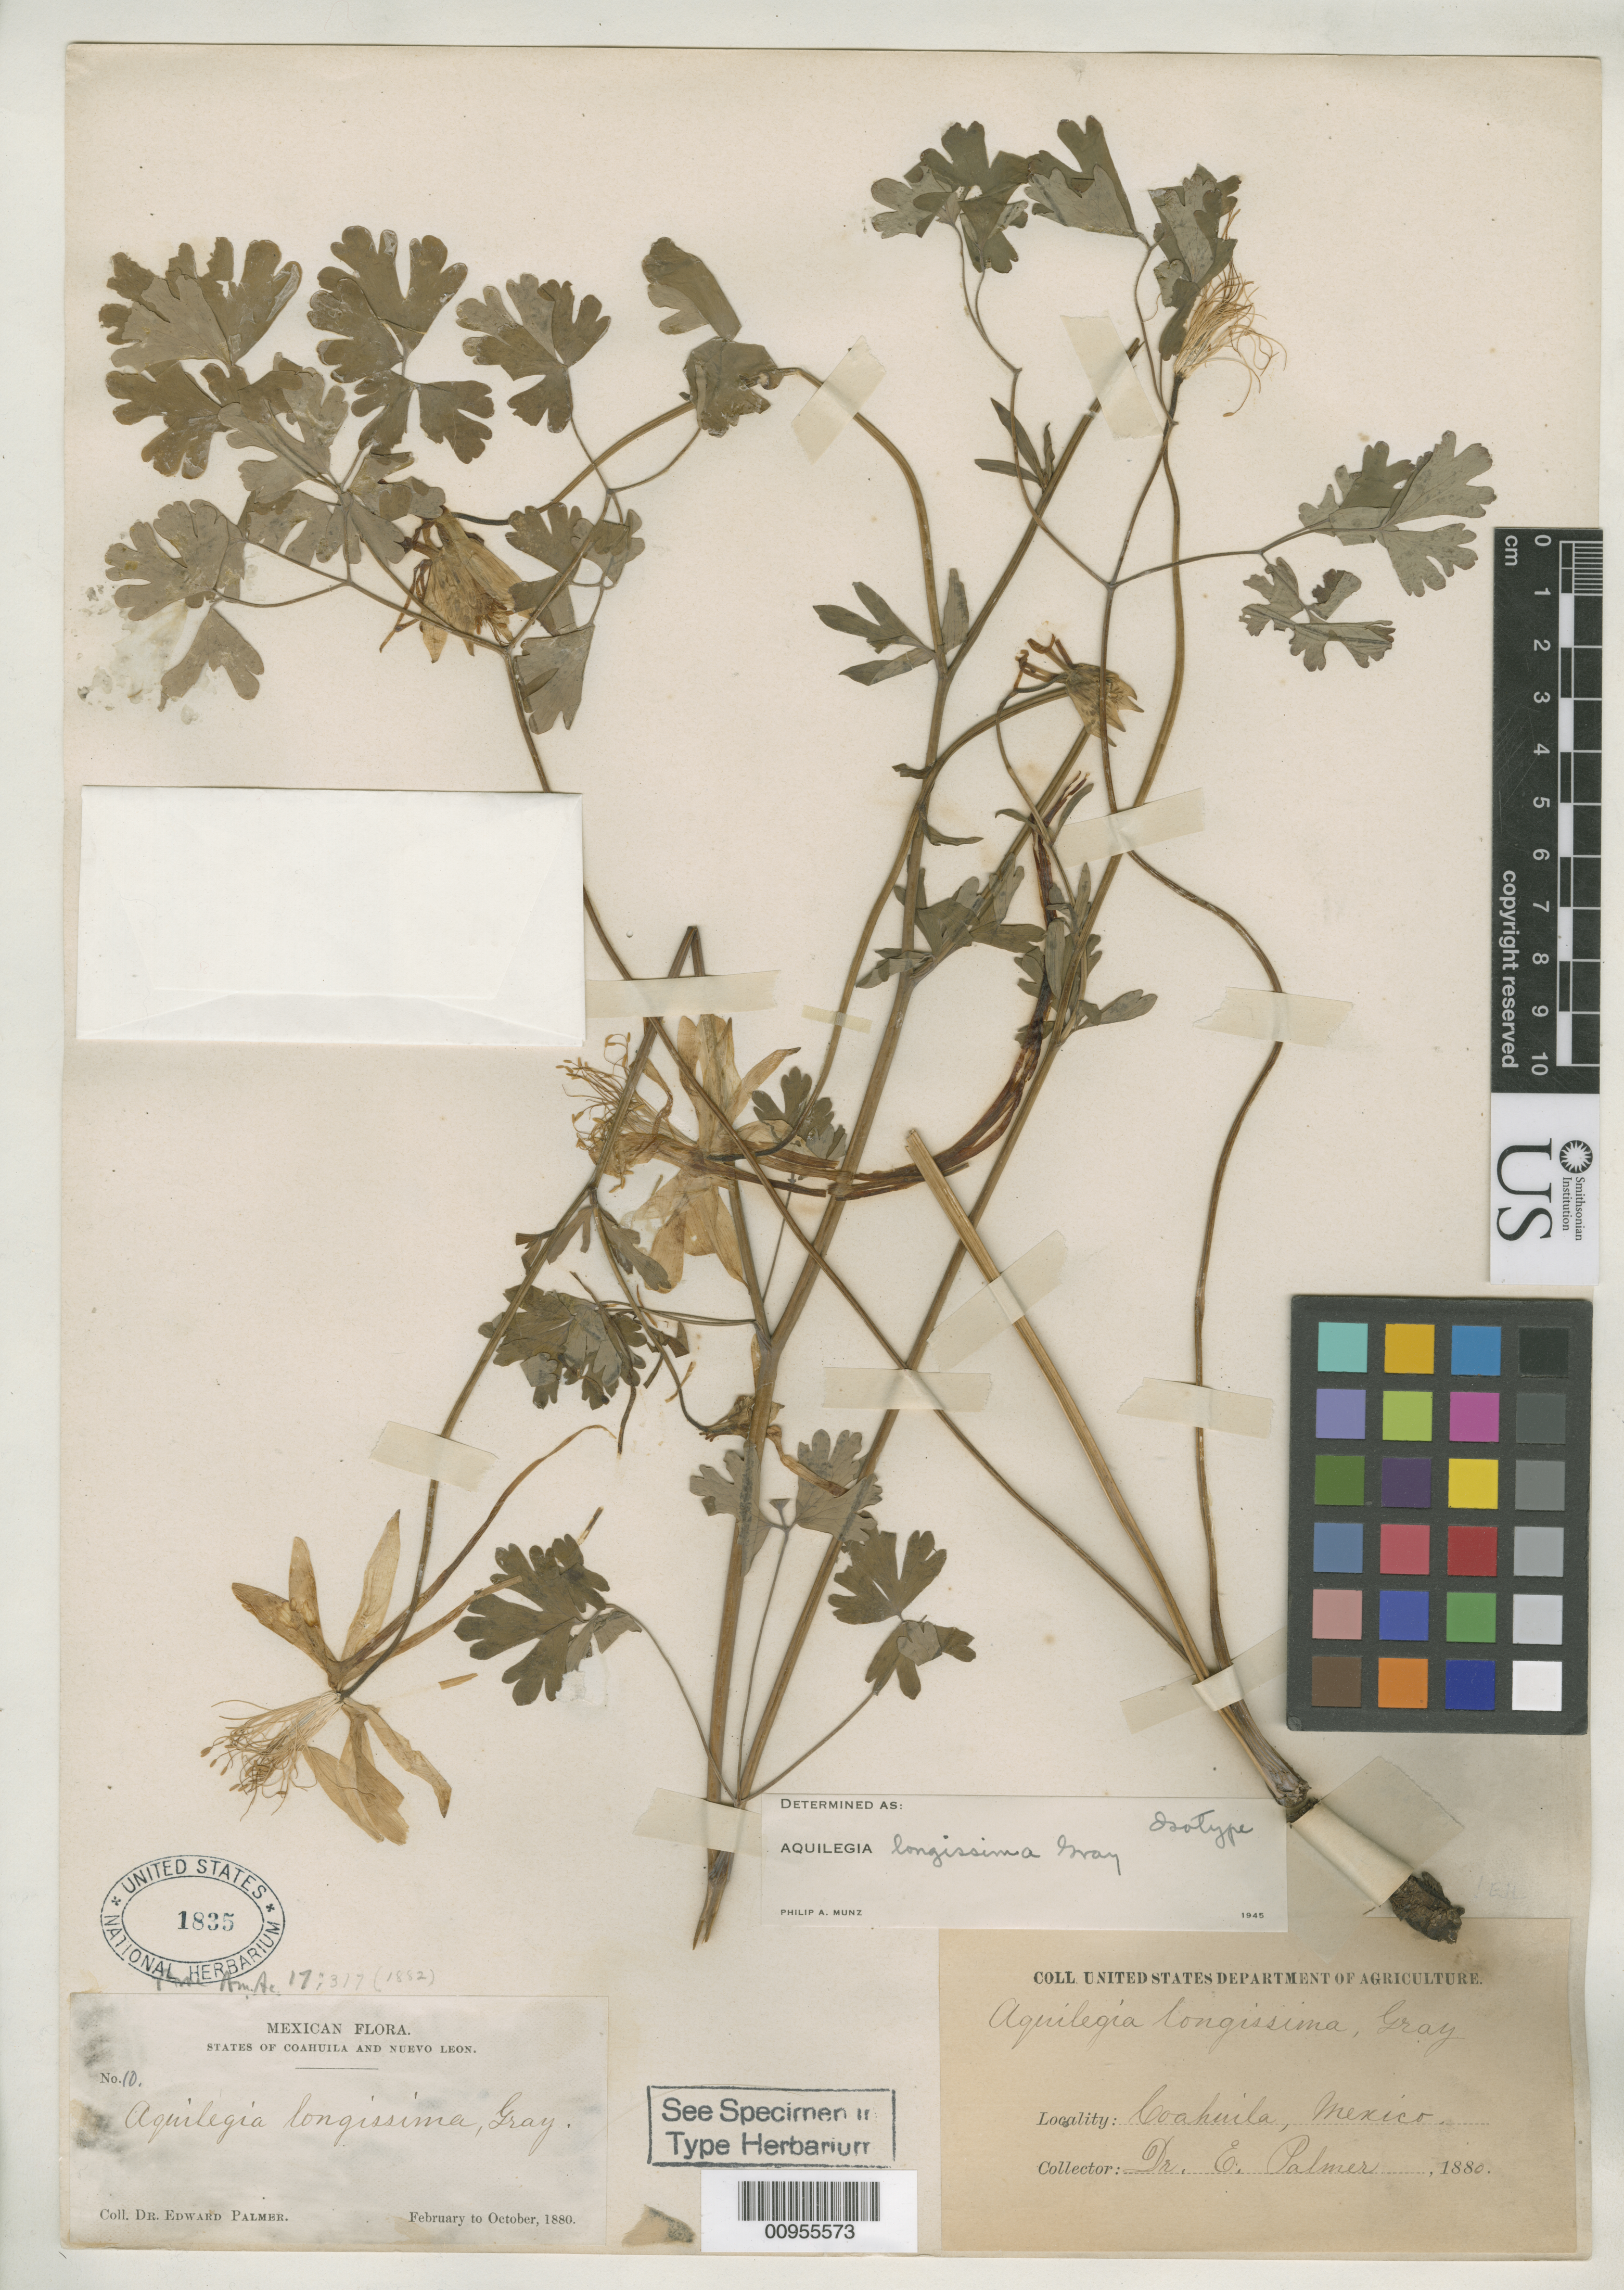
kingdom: Plantae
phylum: Tracheophyta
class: Magnoliopsida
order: Ranunculales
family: Ranunculaceae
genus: Aquilegia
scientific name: Aquilegia longissima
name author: A. Gray ex S. Watson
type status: Syntype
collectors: E. Palmer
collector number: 10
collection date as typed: Feb 1880 to -- Oct 1880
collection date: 1880-02/1880-10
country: Mexico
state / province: Coahuila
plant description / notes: Annotated as "isotype" by P.A. Munz (1945).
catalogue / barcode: US 1835